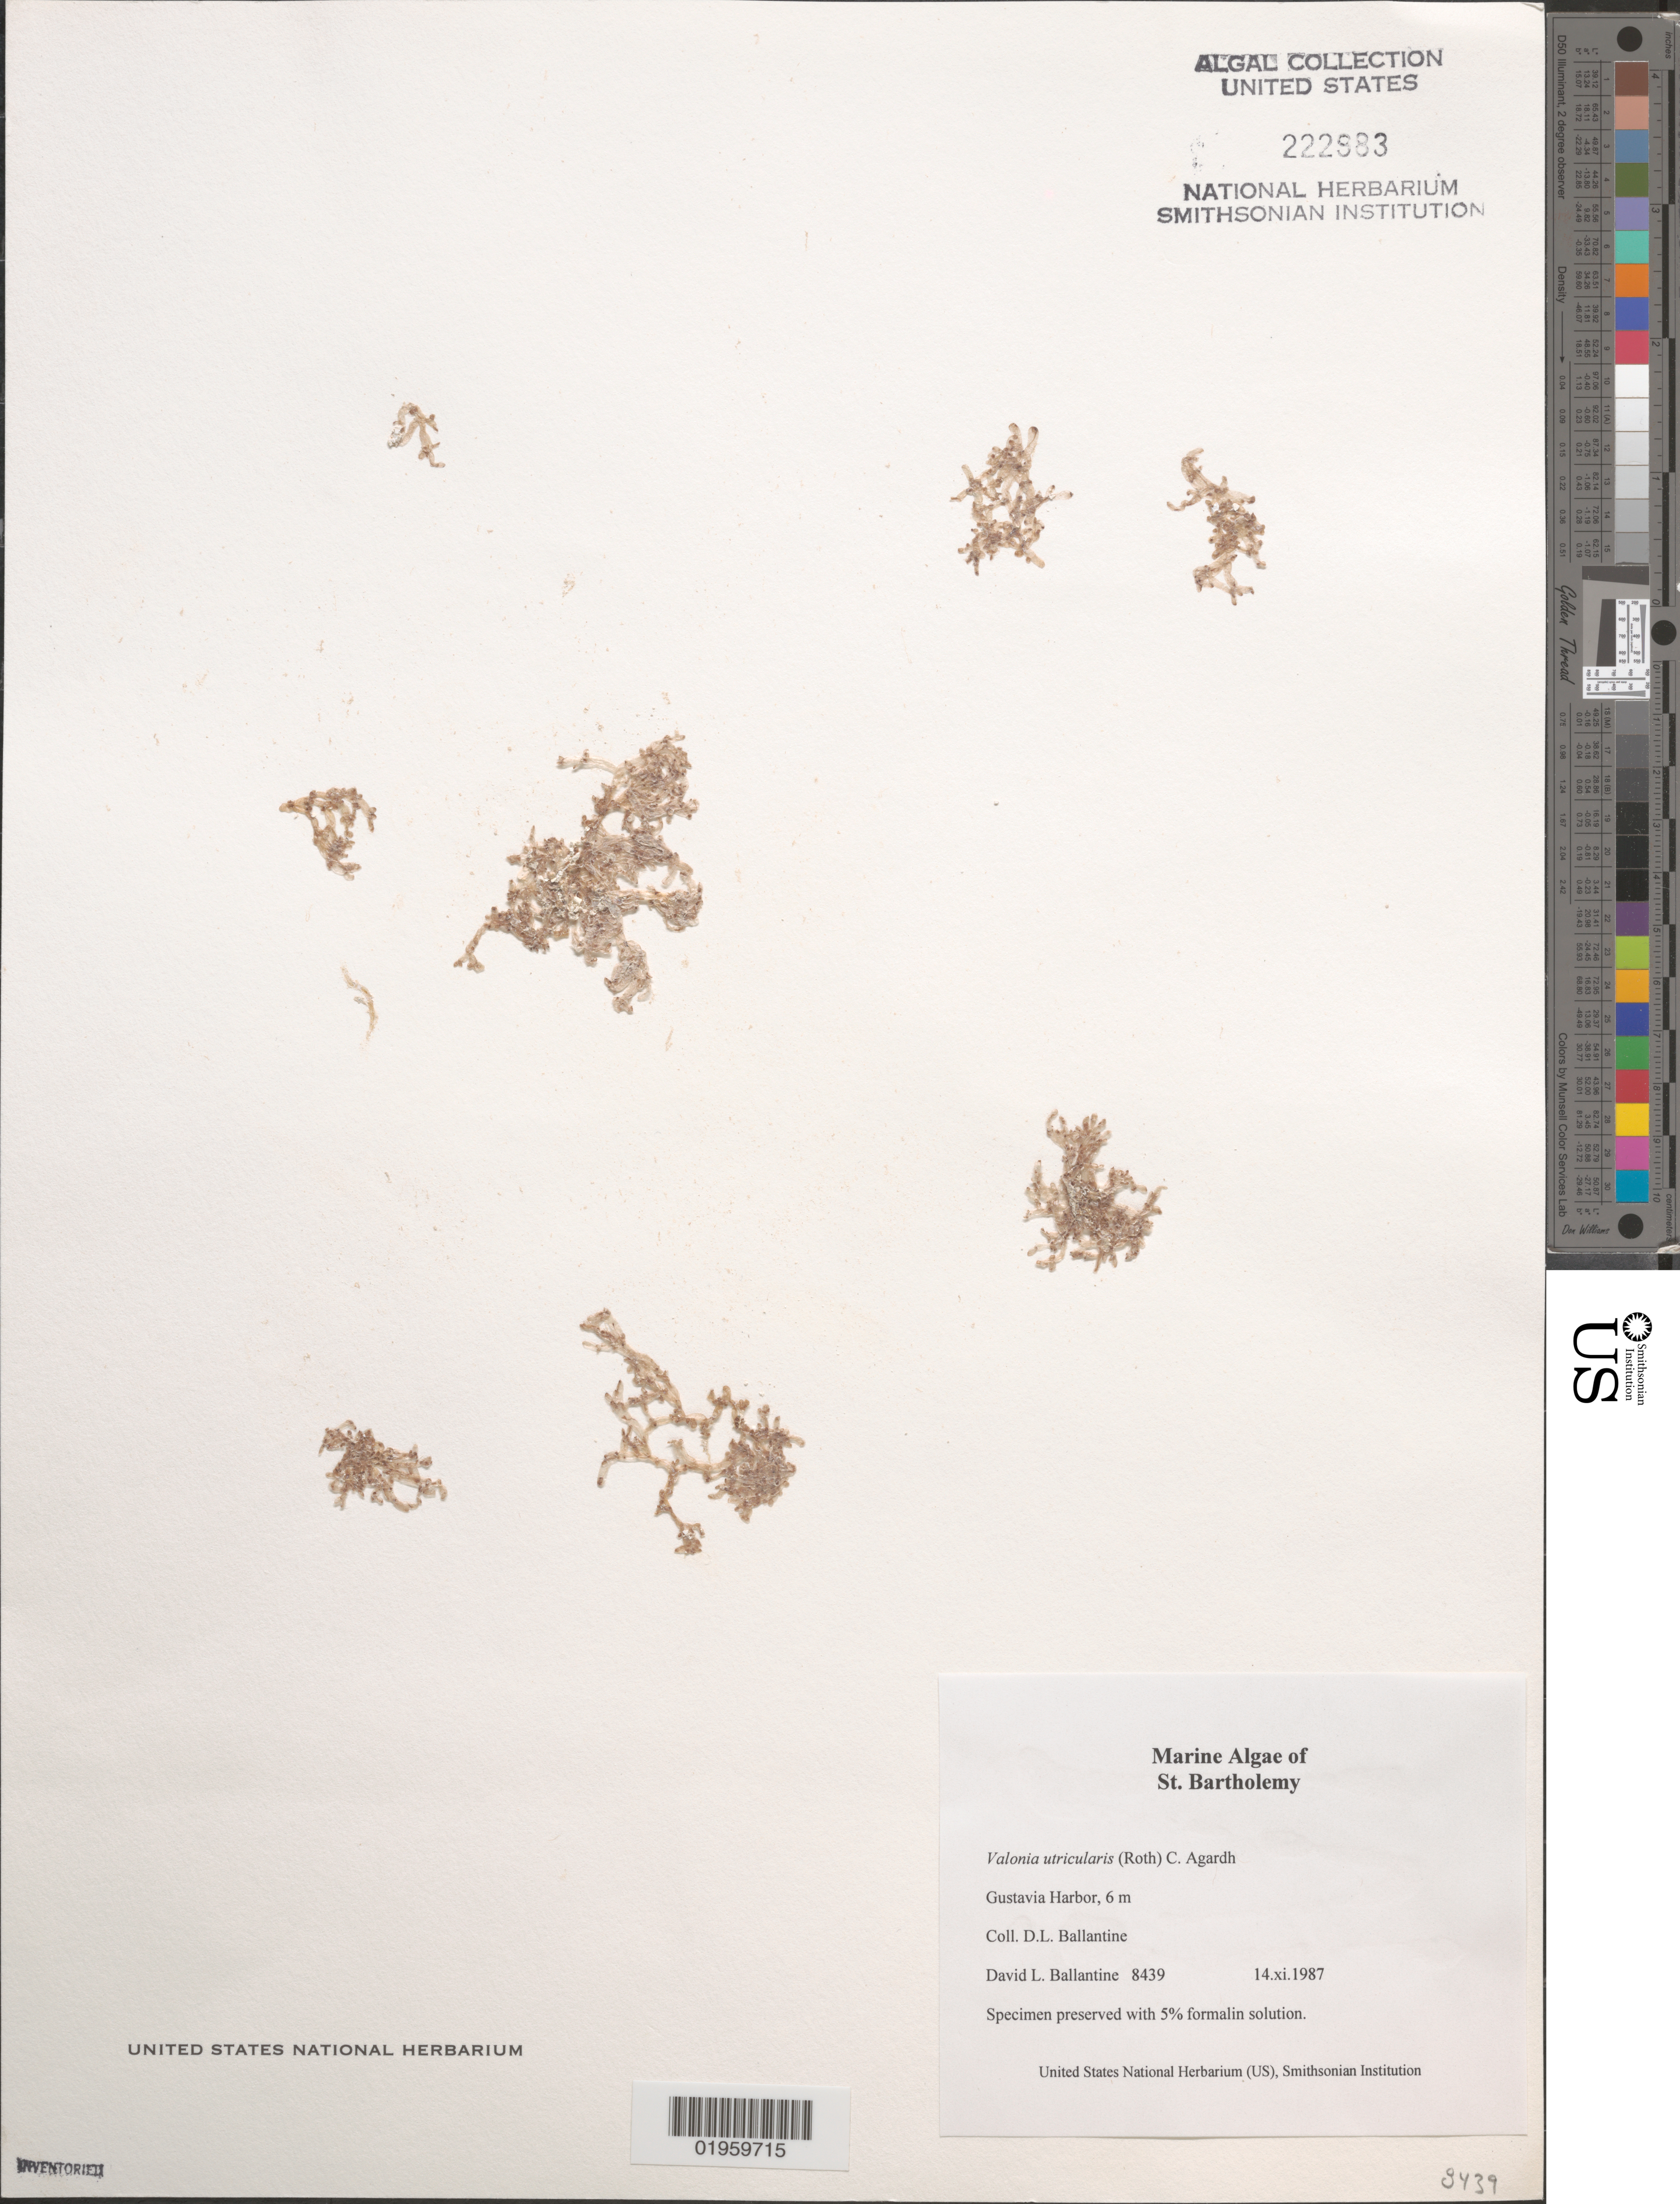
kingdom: Plantae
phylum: Chlorophyta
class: Ulvophyceae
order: Siphonocladales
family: Valoniaceae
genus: Valonia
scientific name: Valonia utricularis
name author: (Roth) C. Agardh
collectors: D.L. Ballantine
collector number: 8439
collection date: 1987-11-14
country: Saint Barthélemy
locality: St. Bartholemy. Gustavia Harbor.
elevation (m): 6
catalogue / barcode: US 222883